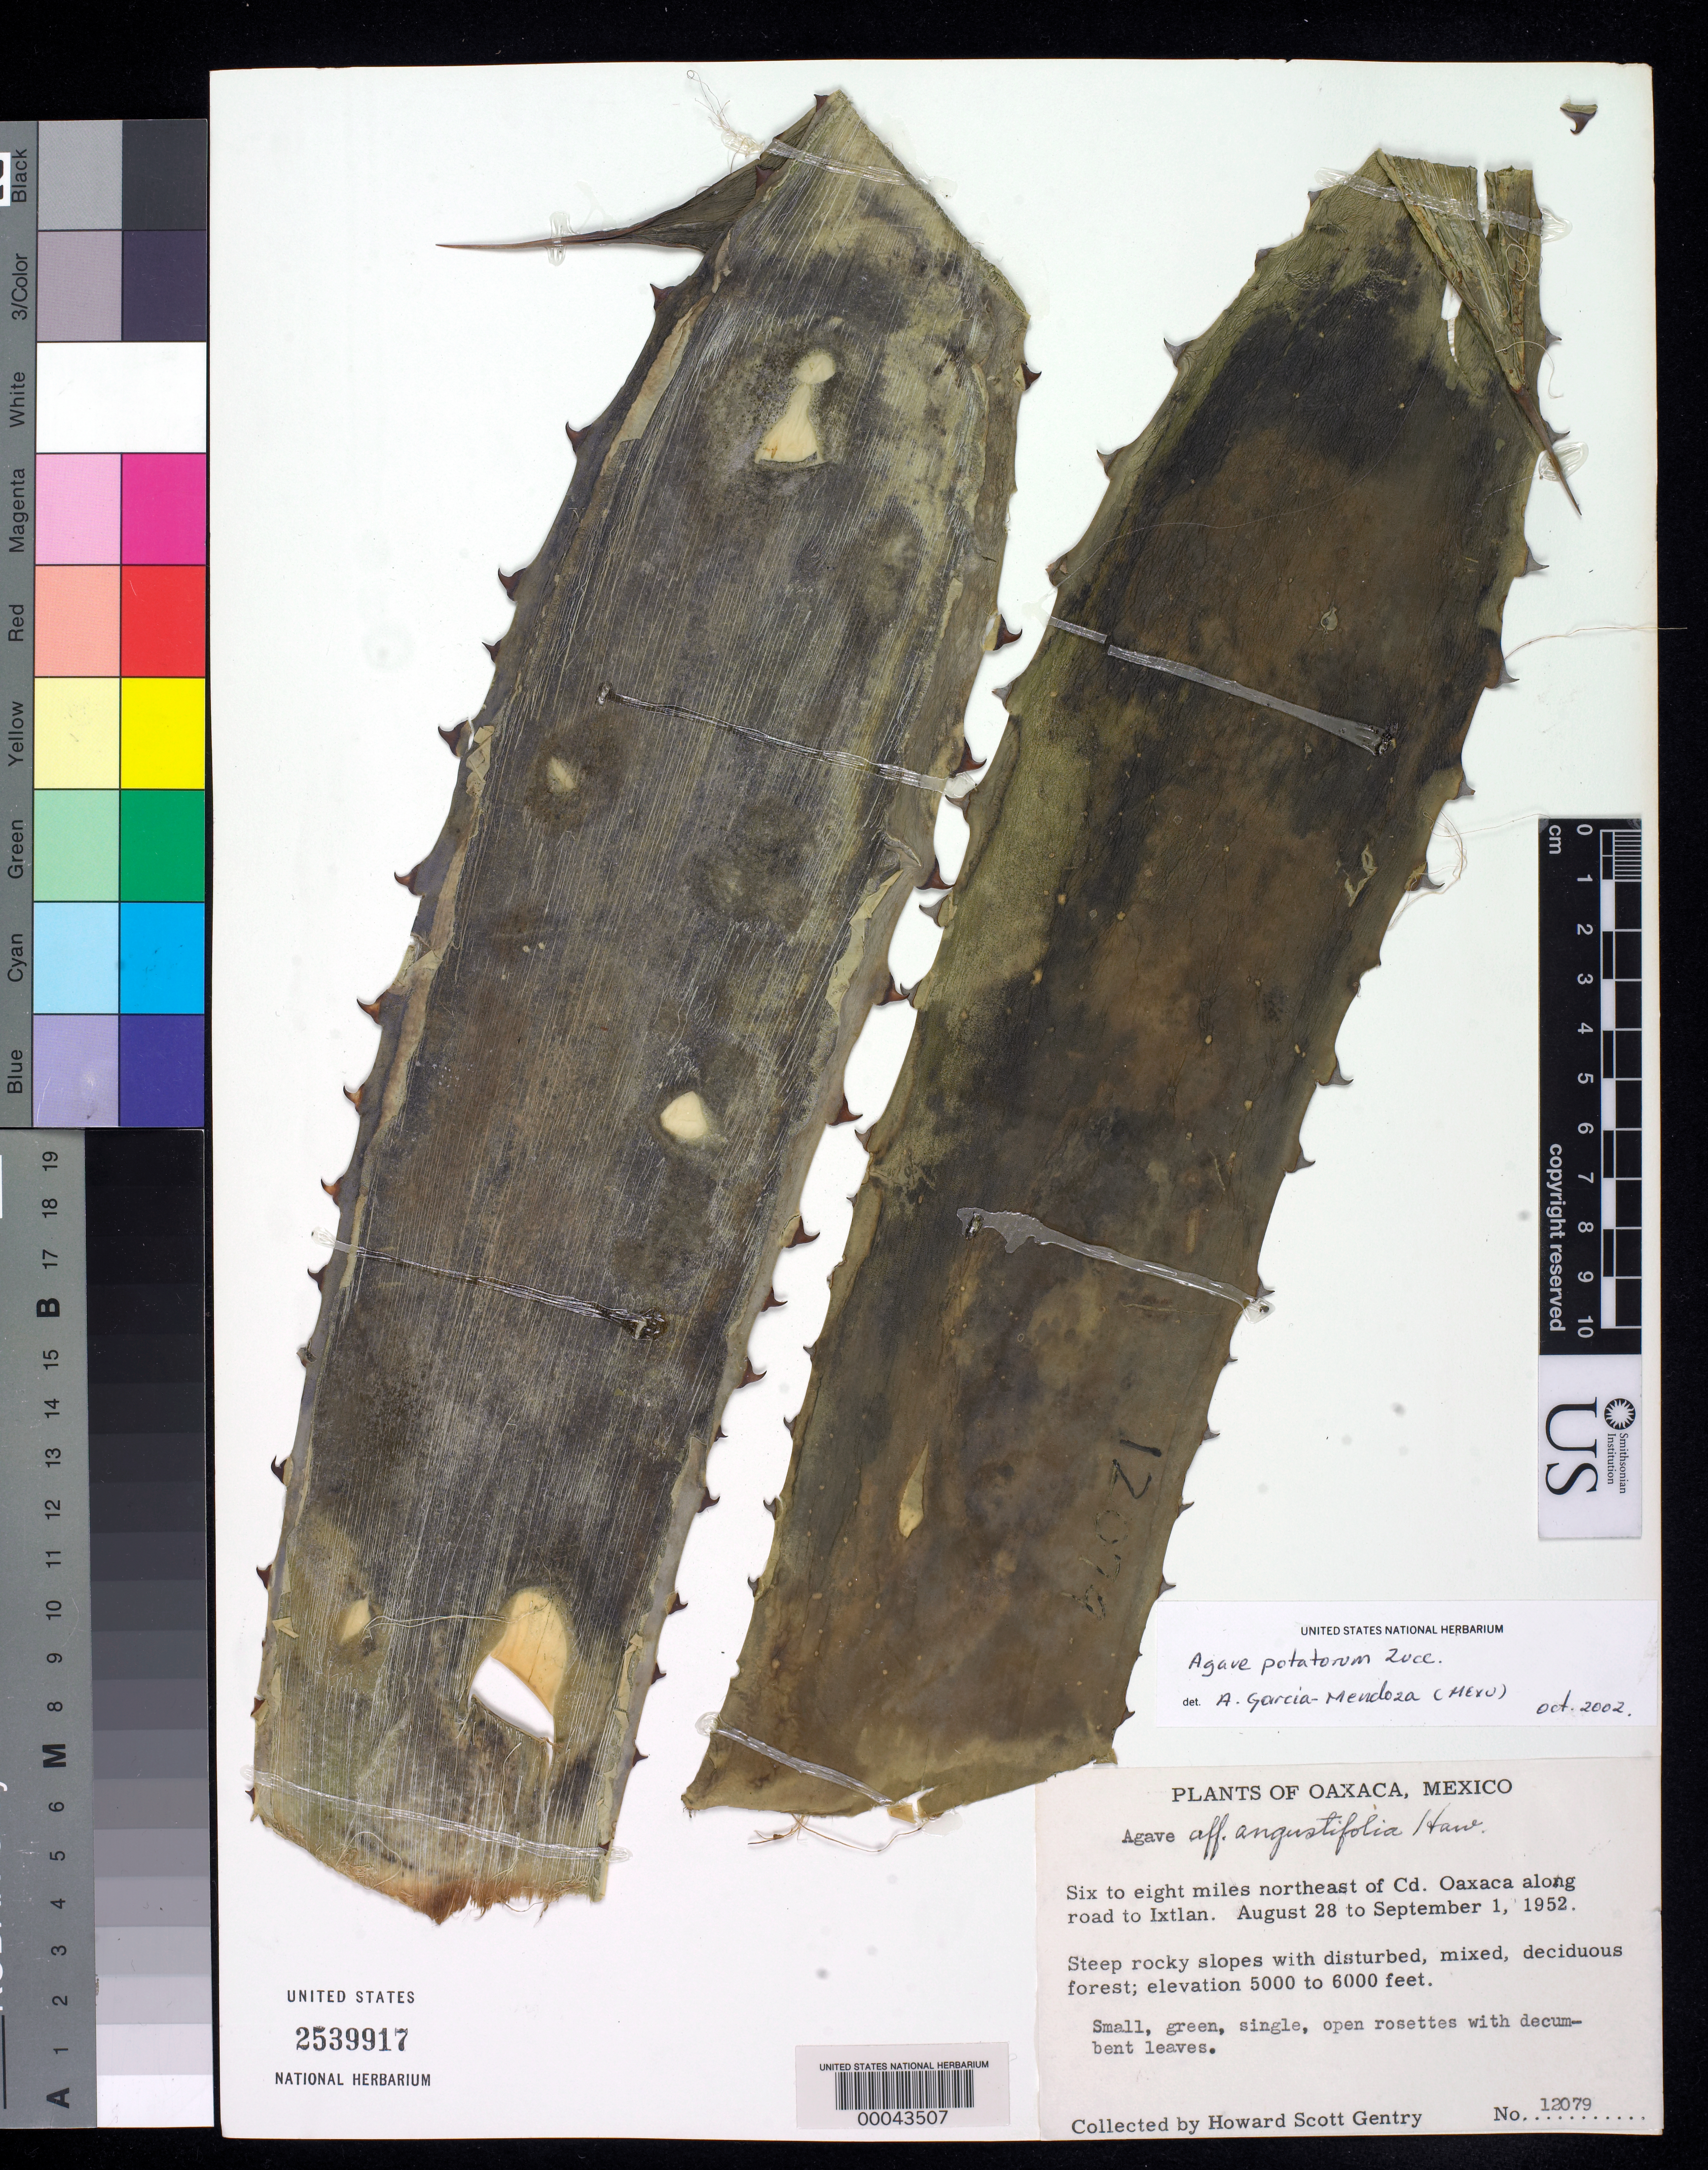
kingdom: Plantae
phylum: Tracheophyta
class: Liliopsida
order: Asparagales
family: Asparagaceae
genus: Agave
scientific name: Agave potatorum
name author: Zucc.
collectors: H. S. Gentry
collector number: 12079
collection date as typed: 28 Aug 1952 to 01 Sep 1952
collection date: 1952-08-28/1952-09-01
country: Mexico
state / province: Oaxaca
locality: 6-8 mi NE of Cd. Oaxaca along road to Ixtlan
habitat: Steep rocky slopes with disturbed, mixed, decidous forest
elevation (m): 1524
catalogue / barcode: US 2539917